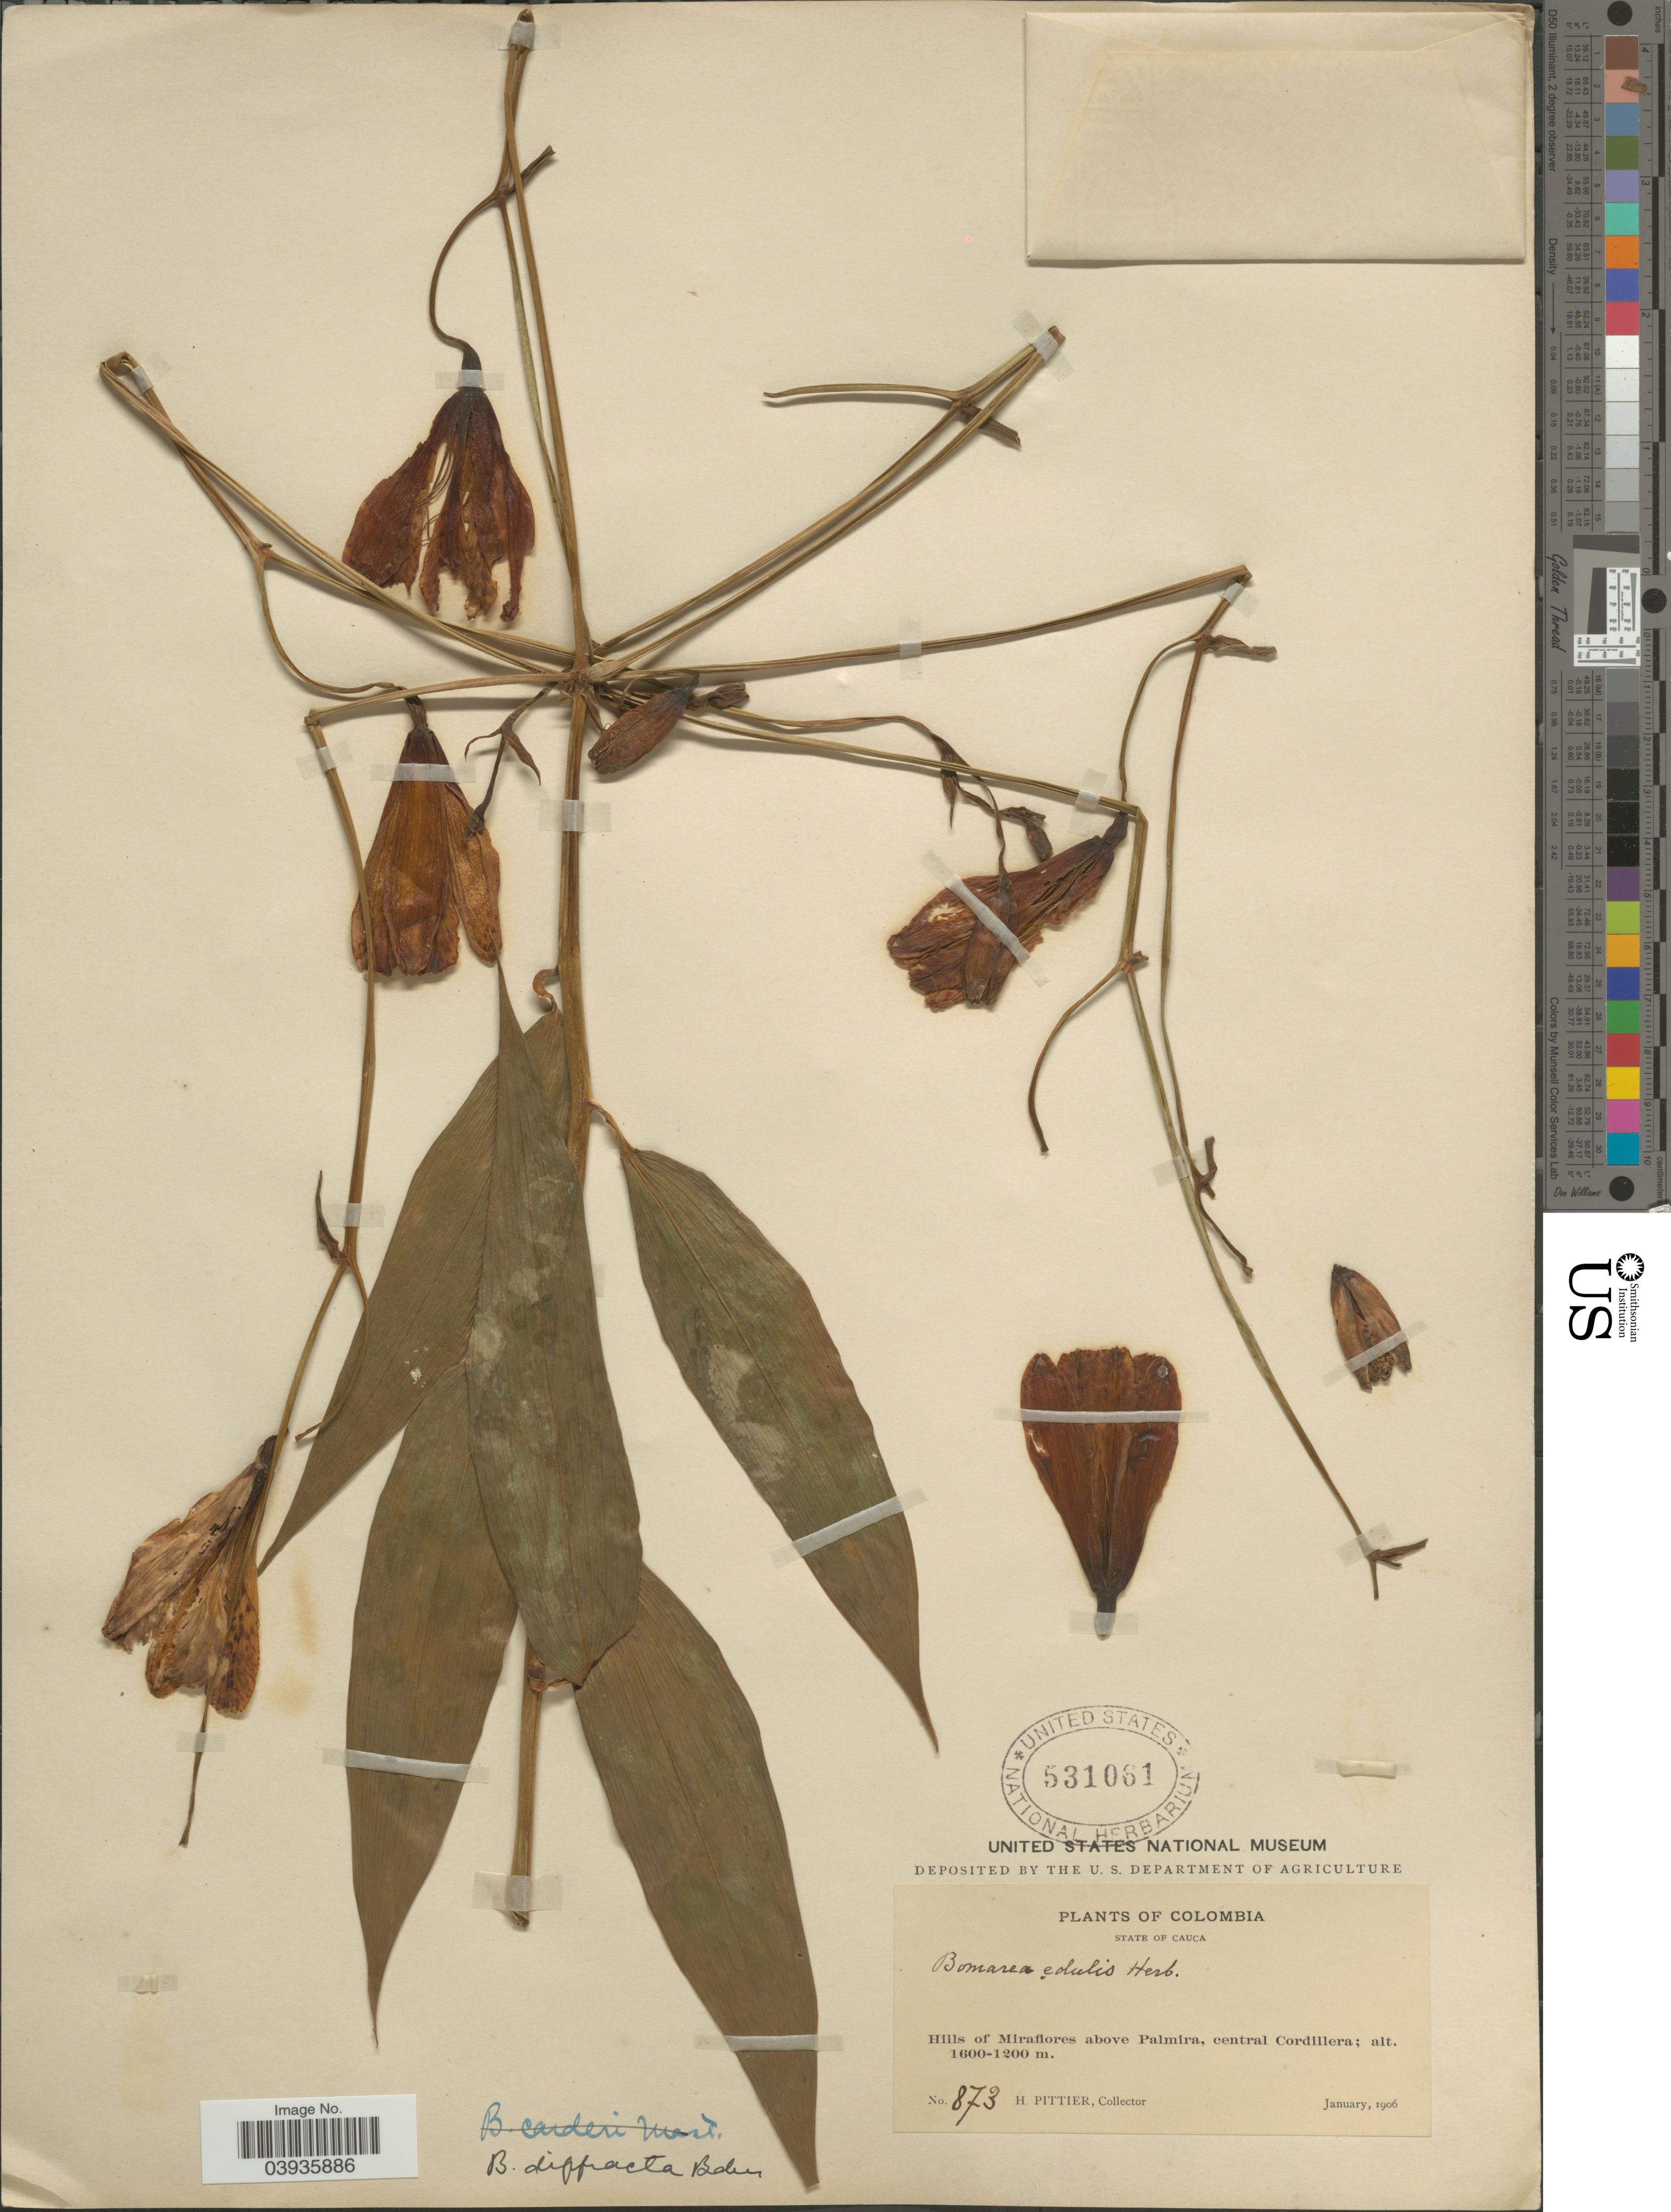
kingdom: Plantae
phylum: Tracheophyta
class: Liliopsida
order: Liliales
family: Alstroemeriaceae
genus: Bomarea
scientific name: Bomarea diffracta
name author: Baker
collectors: H. F. Pittier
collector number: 873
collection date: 1906-01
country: Colombia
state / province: Cauca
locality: Hills of Miraflores above Palmira, central Cordillera.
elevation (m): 1200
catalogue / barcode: US 531061